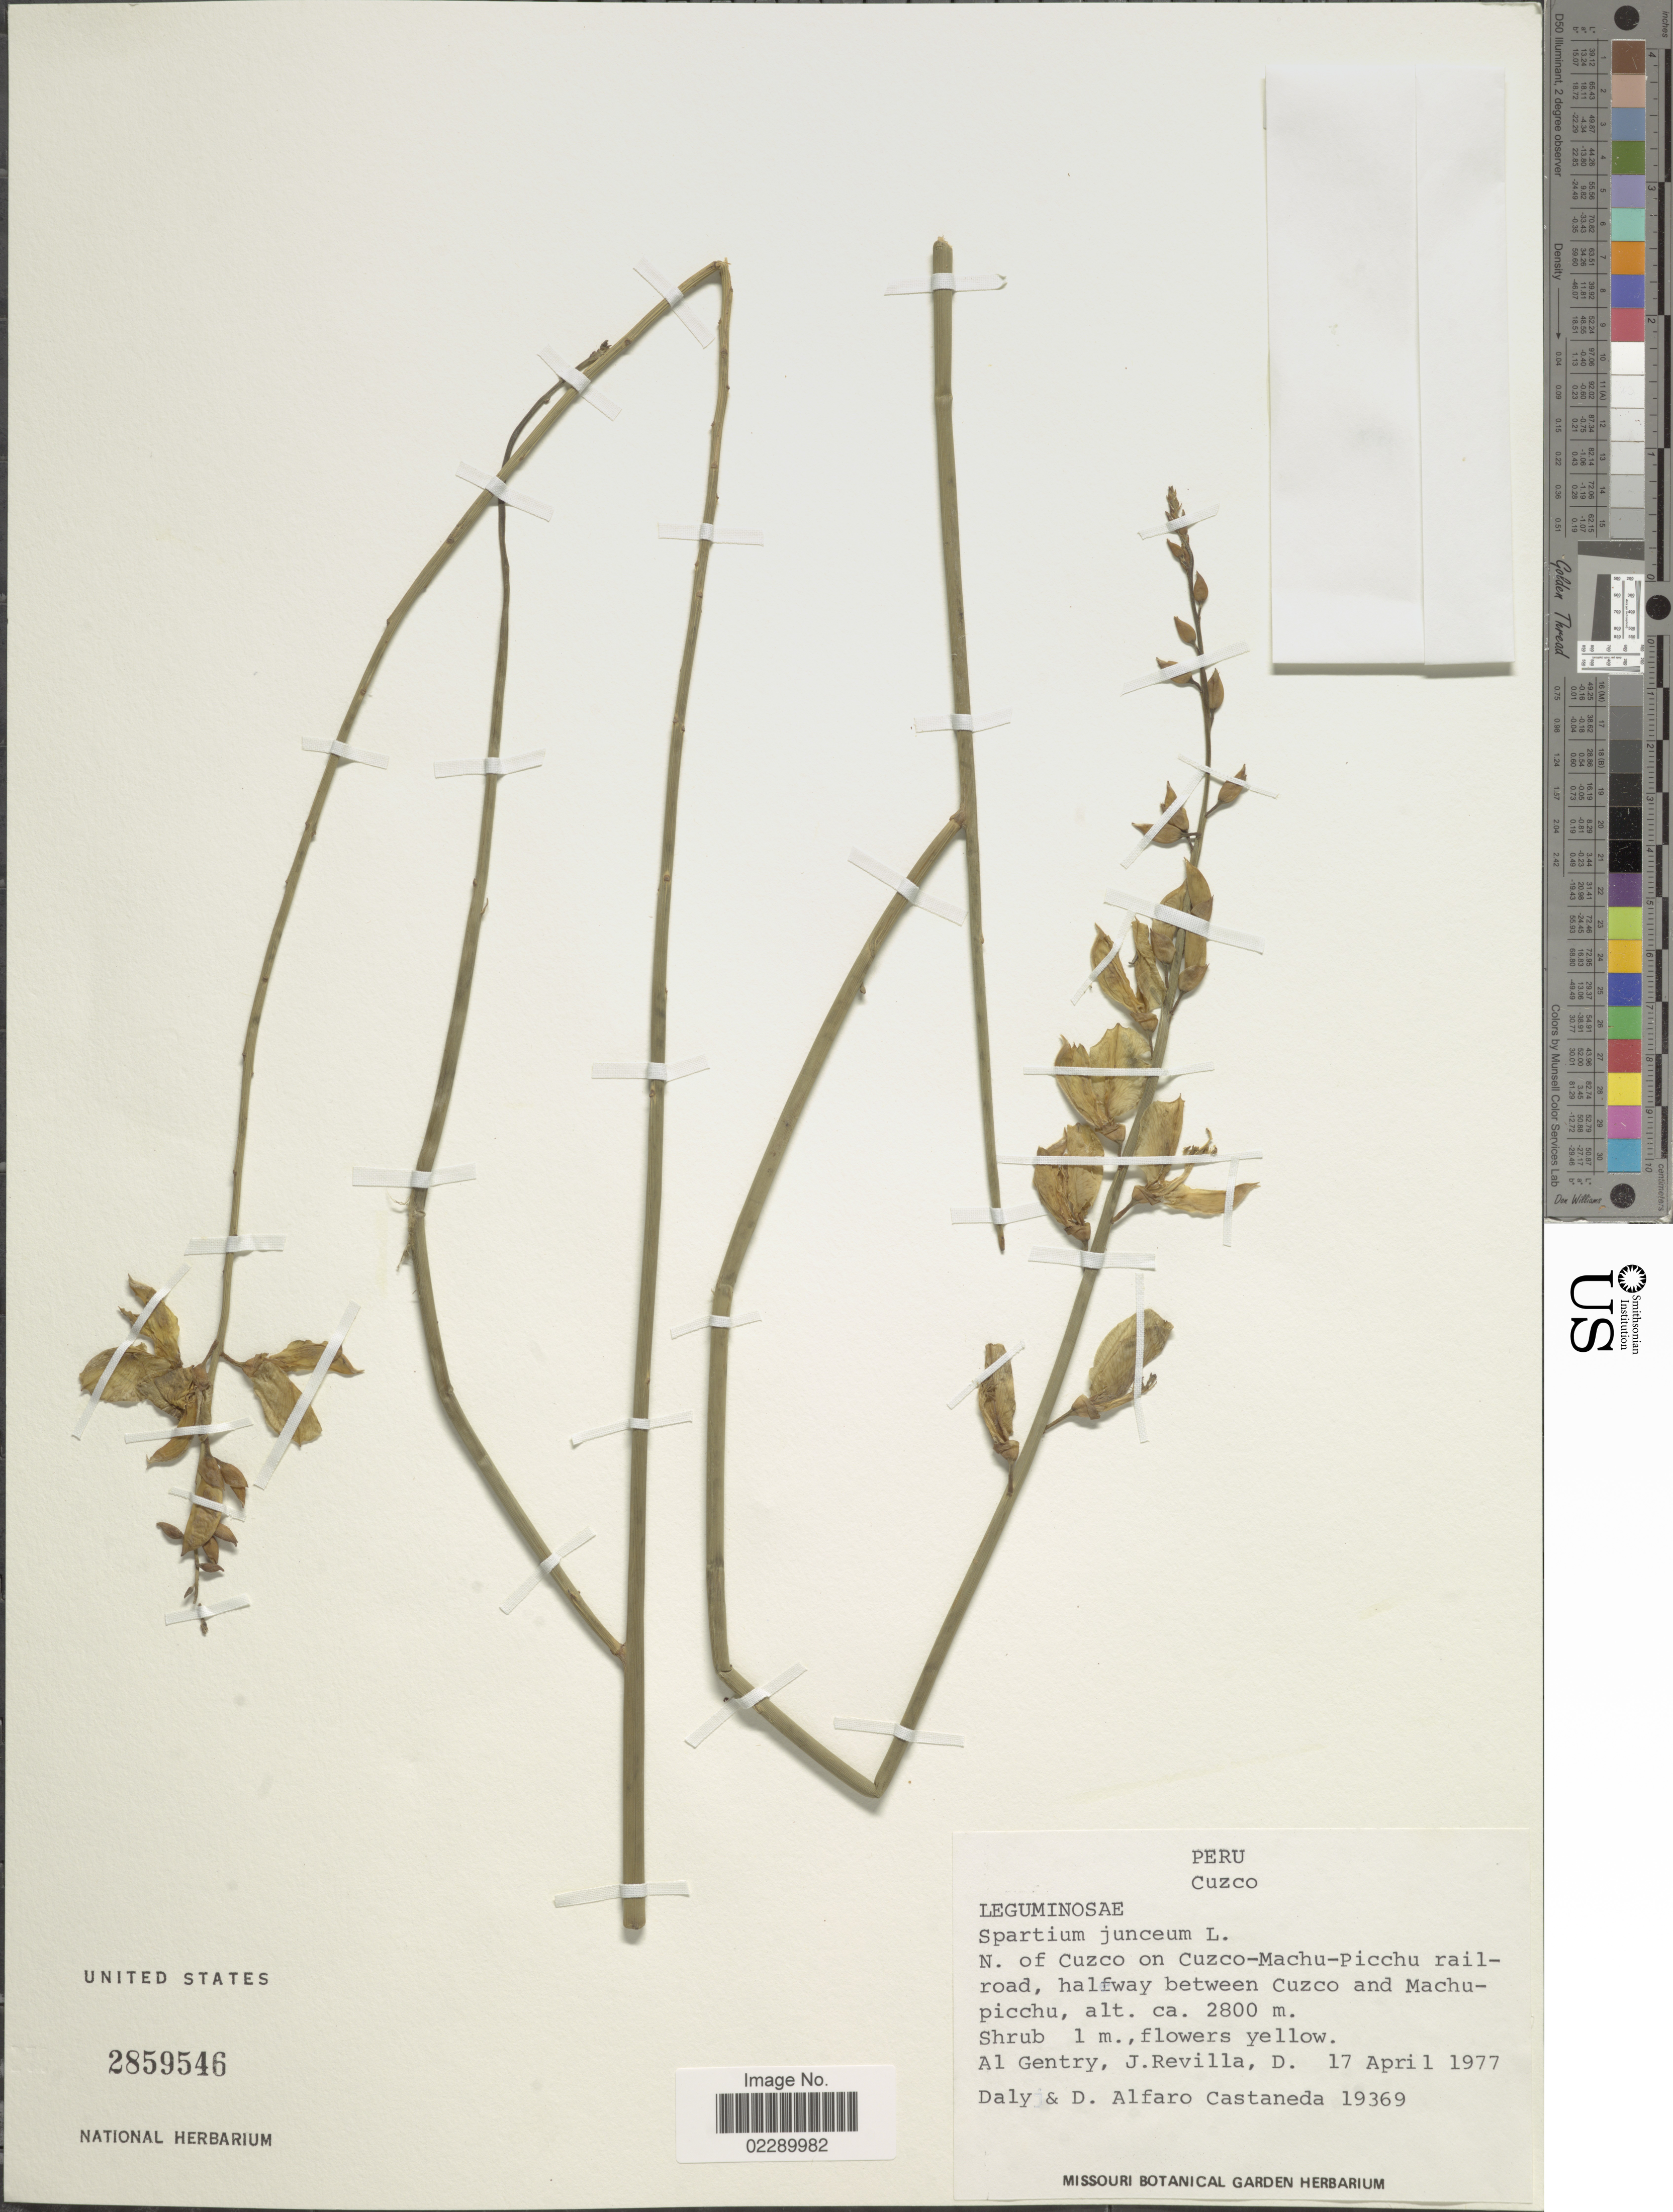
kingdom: Plantae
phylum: Tracheophyta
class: Magnoliopsida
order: Fabales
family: Fabaceae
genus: Spartium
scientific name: Spartium junceum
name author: L.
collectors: A. H. Gentry, J. Revilla, D. C. Daly & D. Alfaro Castaneda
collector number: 19369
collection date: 1977-04-17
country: Peru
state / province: Cusco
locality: N. of Cuzco on Cuzco-Machu-Picchu railroad, halfway between Cuzco and Machupicchu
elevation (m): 2800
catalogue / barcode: US 2859546